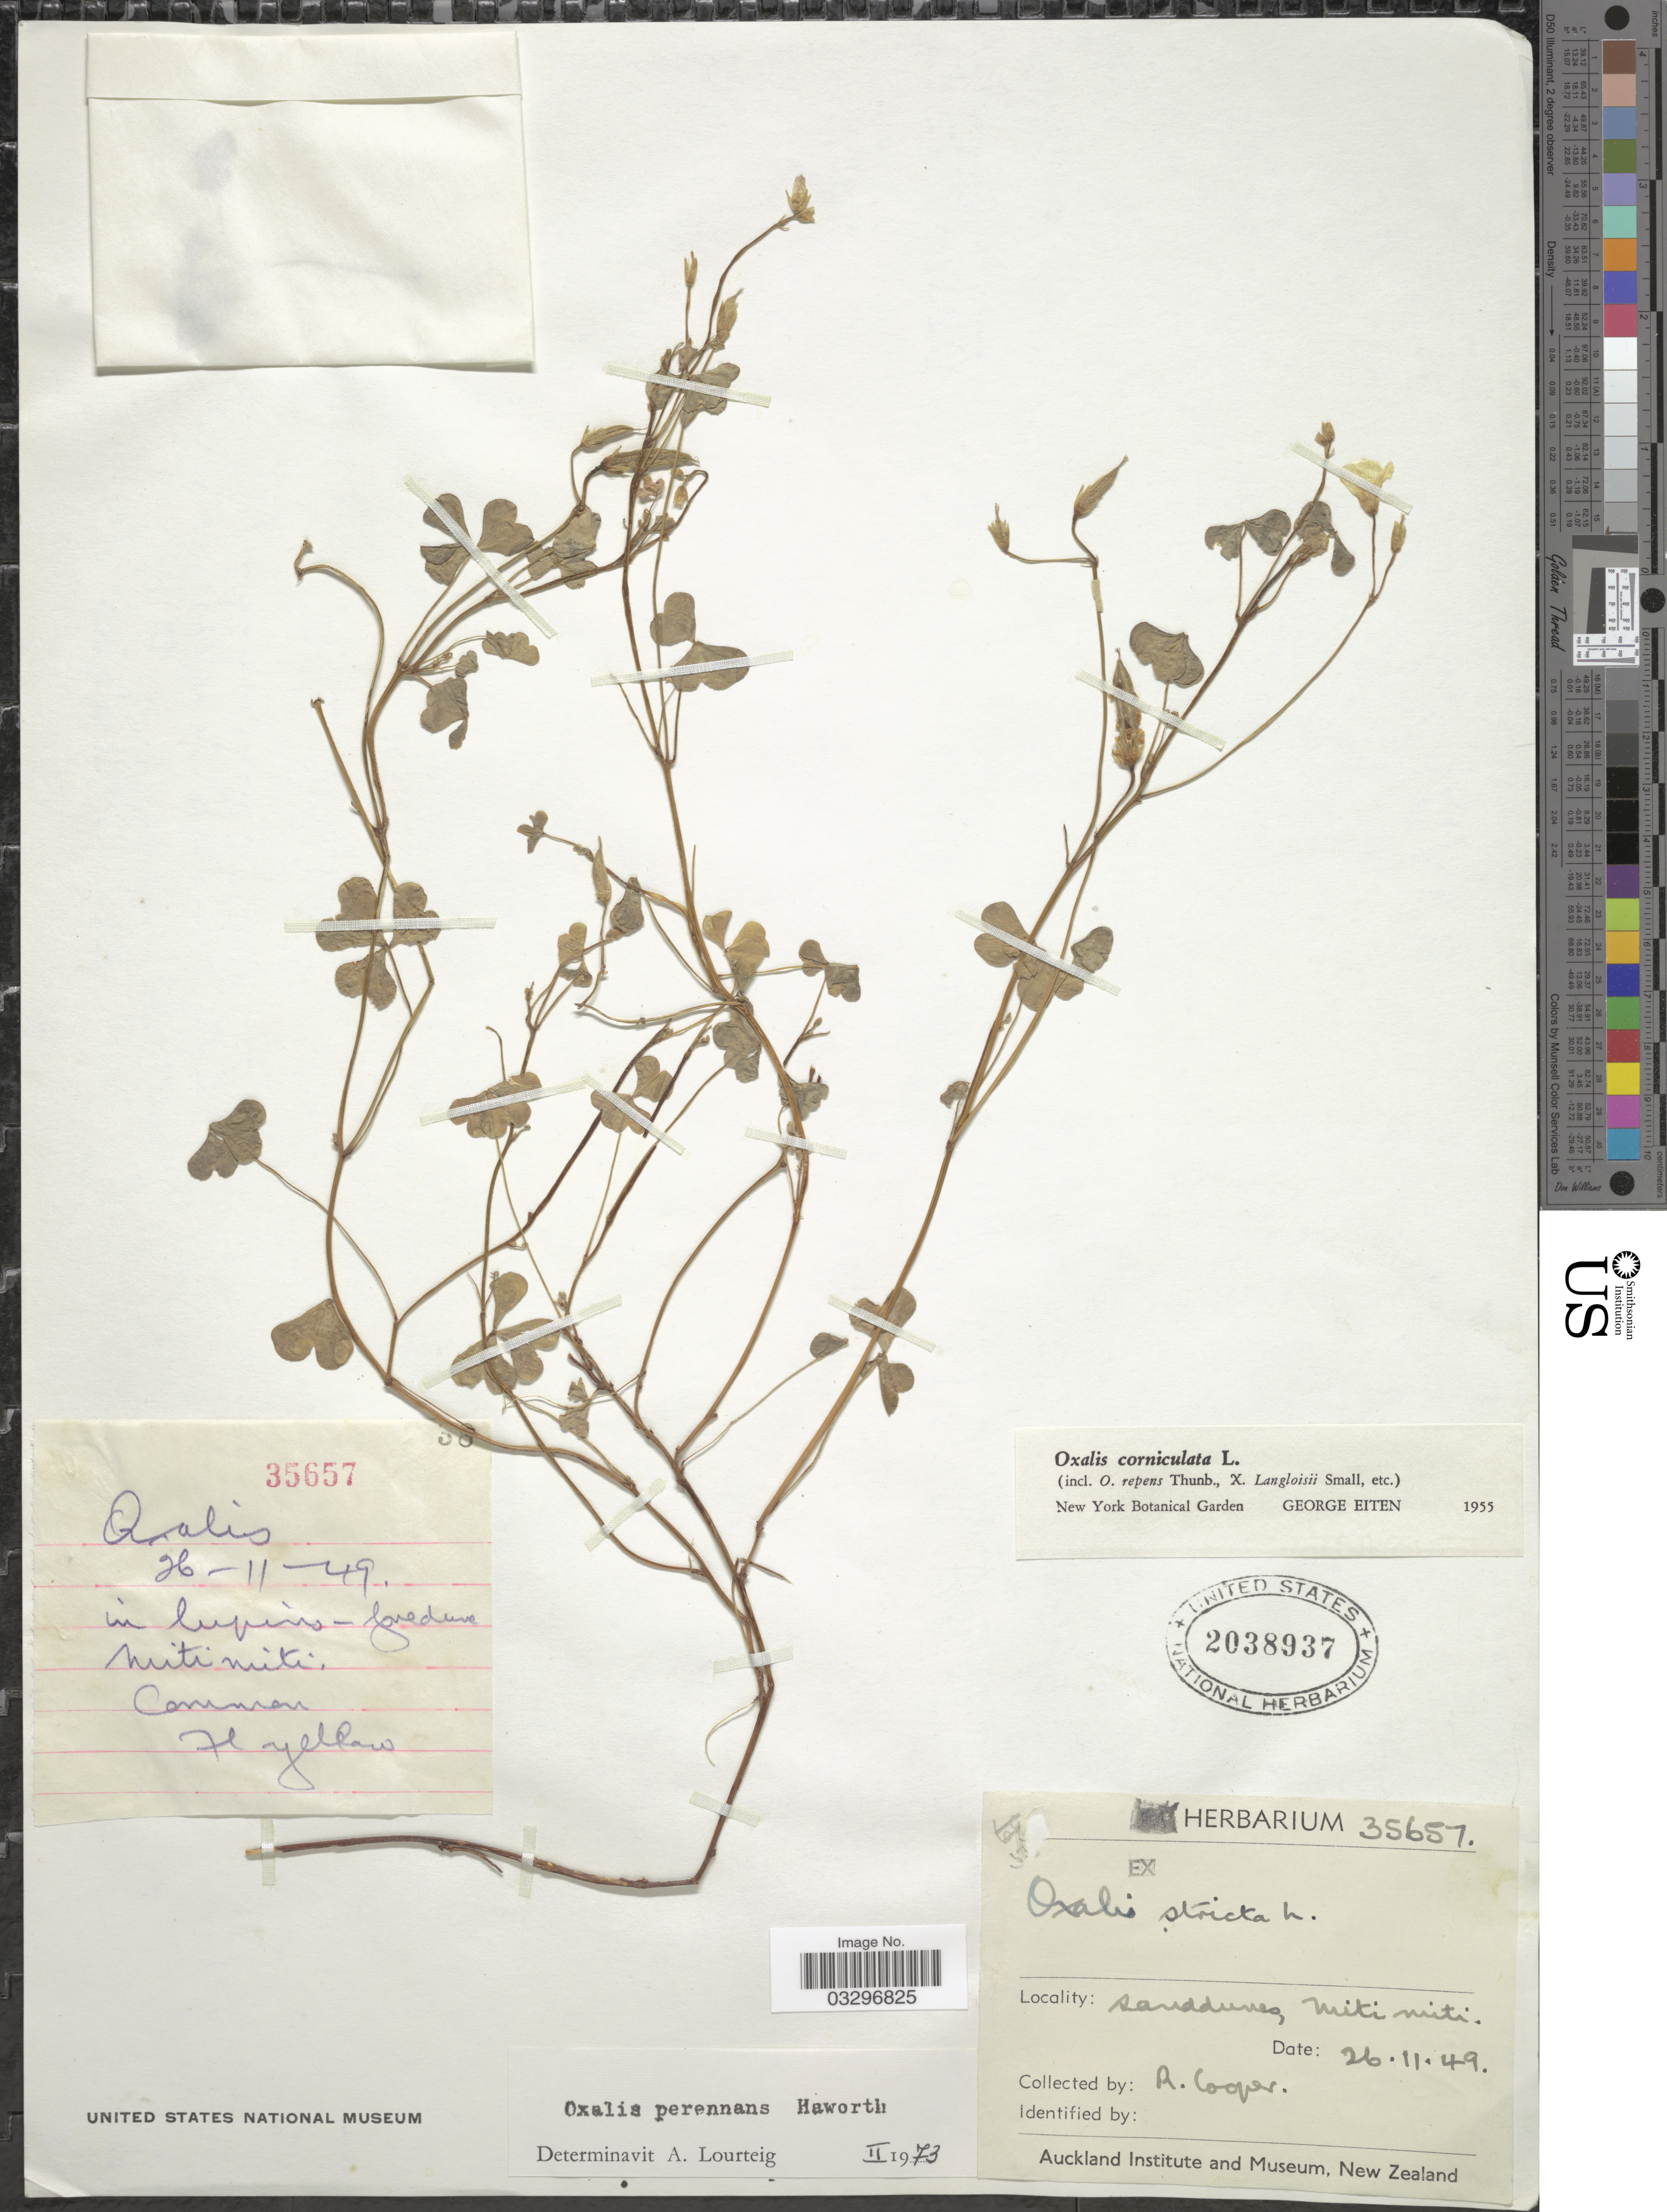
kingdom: Plantae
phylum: Tracheophyta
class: Magnoliopsida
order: Oxalidales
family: Oxalidaceae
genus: Oxalis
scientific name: Oxalis perennans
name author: Haw.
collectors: R. Cooper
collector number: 35657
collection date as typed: Transcribed d/m/y: 26/11/49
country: New Zealand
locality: Sanddunes, Miti miti.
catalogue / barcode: US 2038937